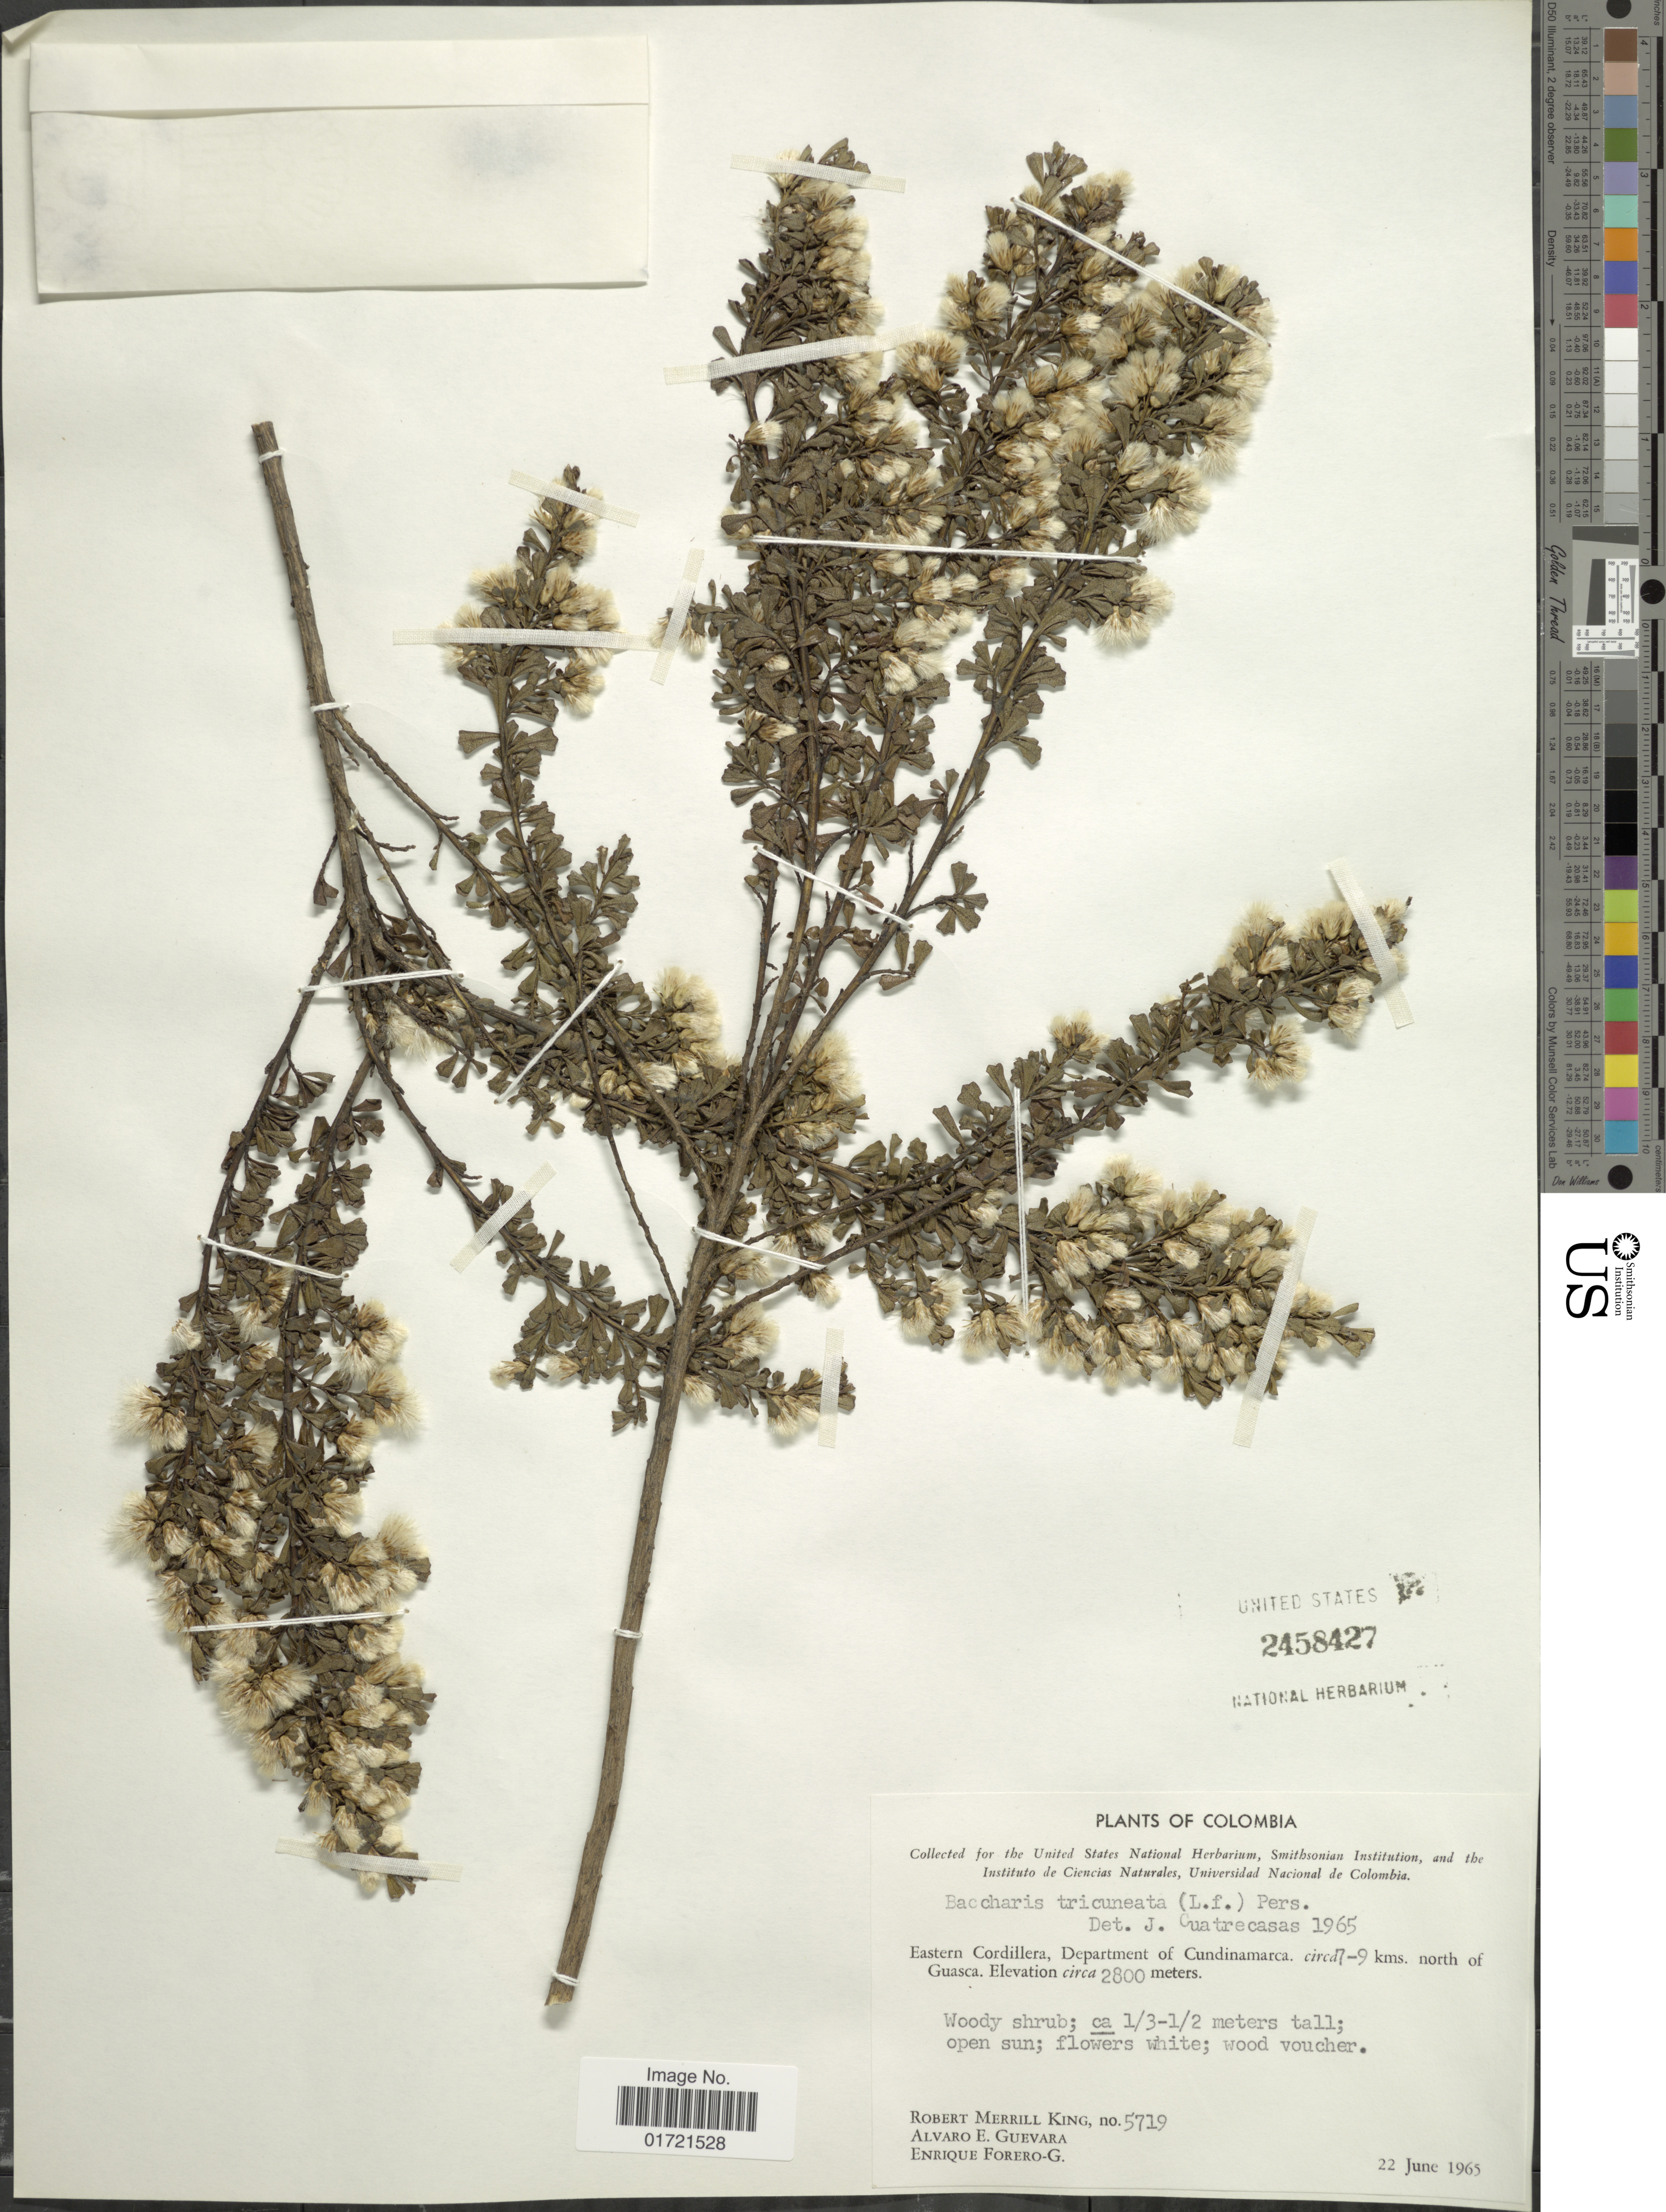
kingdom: Plantae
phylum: Tracheophyta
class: Magnoliopsida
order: Asterales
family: Asteraceae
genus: Baccharis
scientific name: Baccharis tricuneata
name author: (L. f.) Pers.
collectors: R. M. King, A. E. Guevara & E. Forero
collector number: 5719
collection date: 1965-06-22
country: Colombia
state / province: Cundinamarca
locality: Eastern Cordillera, circa 7-9 kms. north of Guasca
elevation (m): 2800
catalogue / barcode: US 2458427